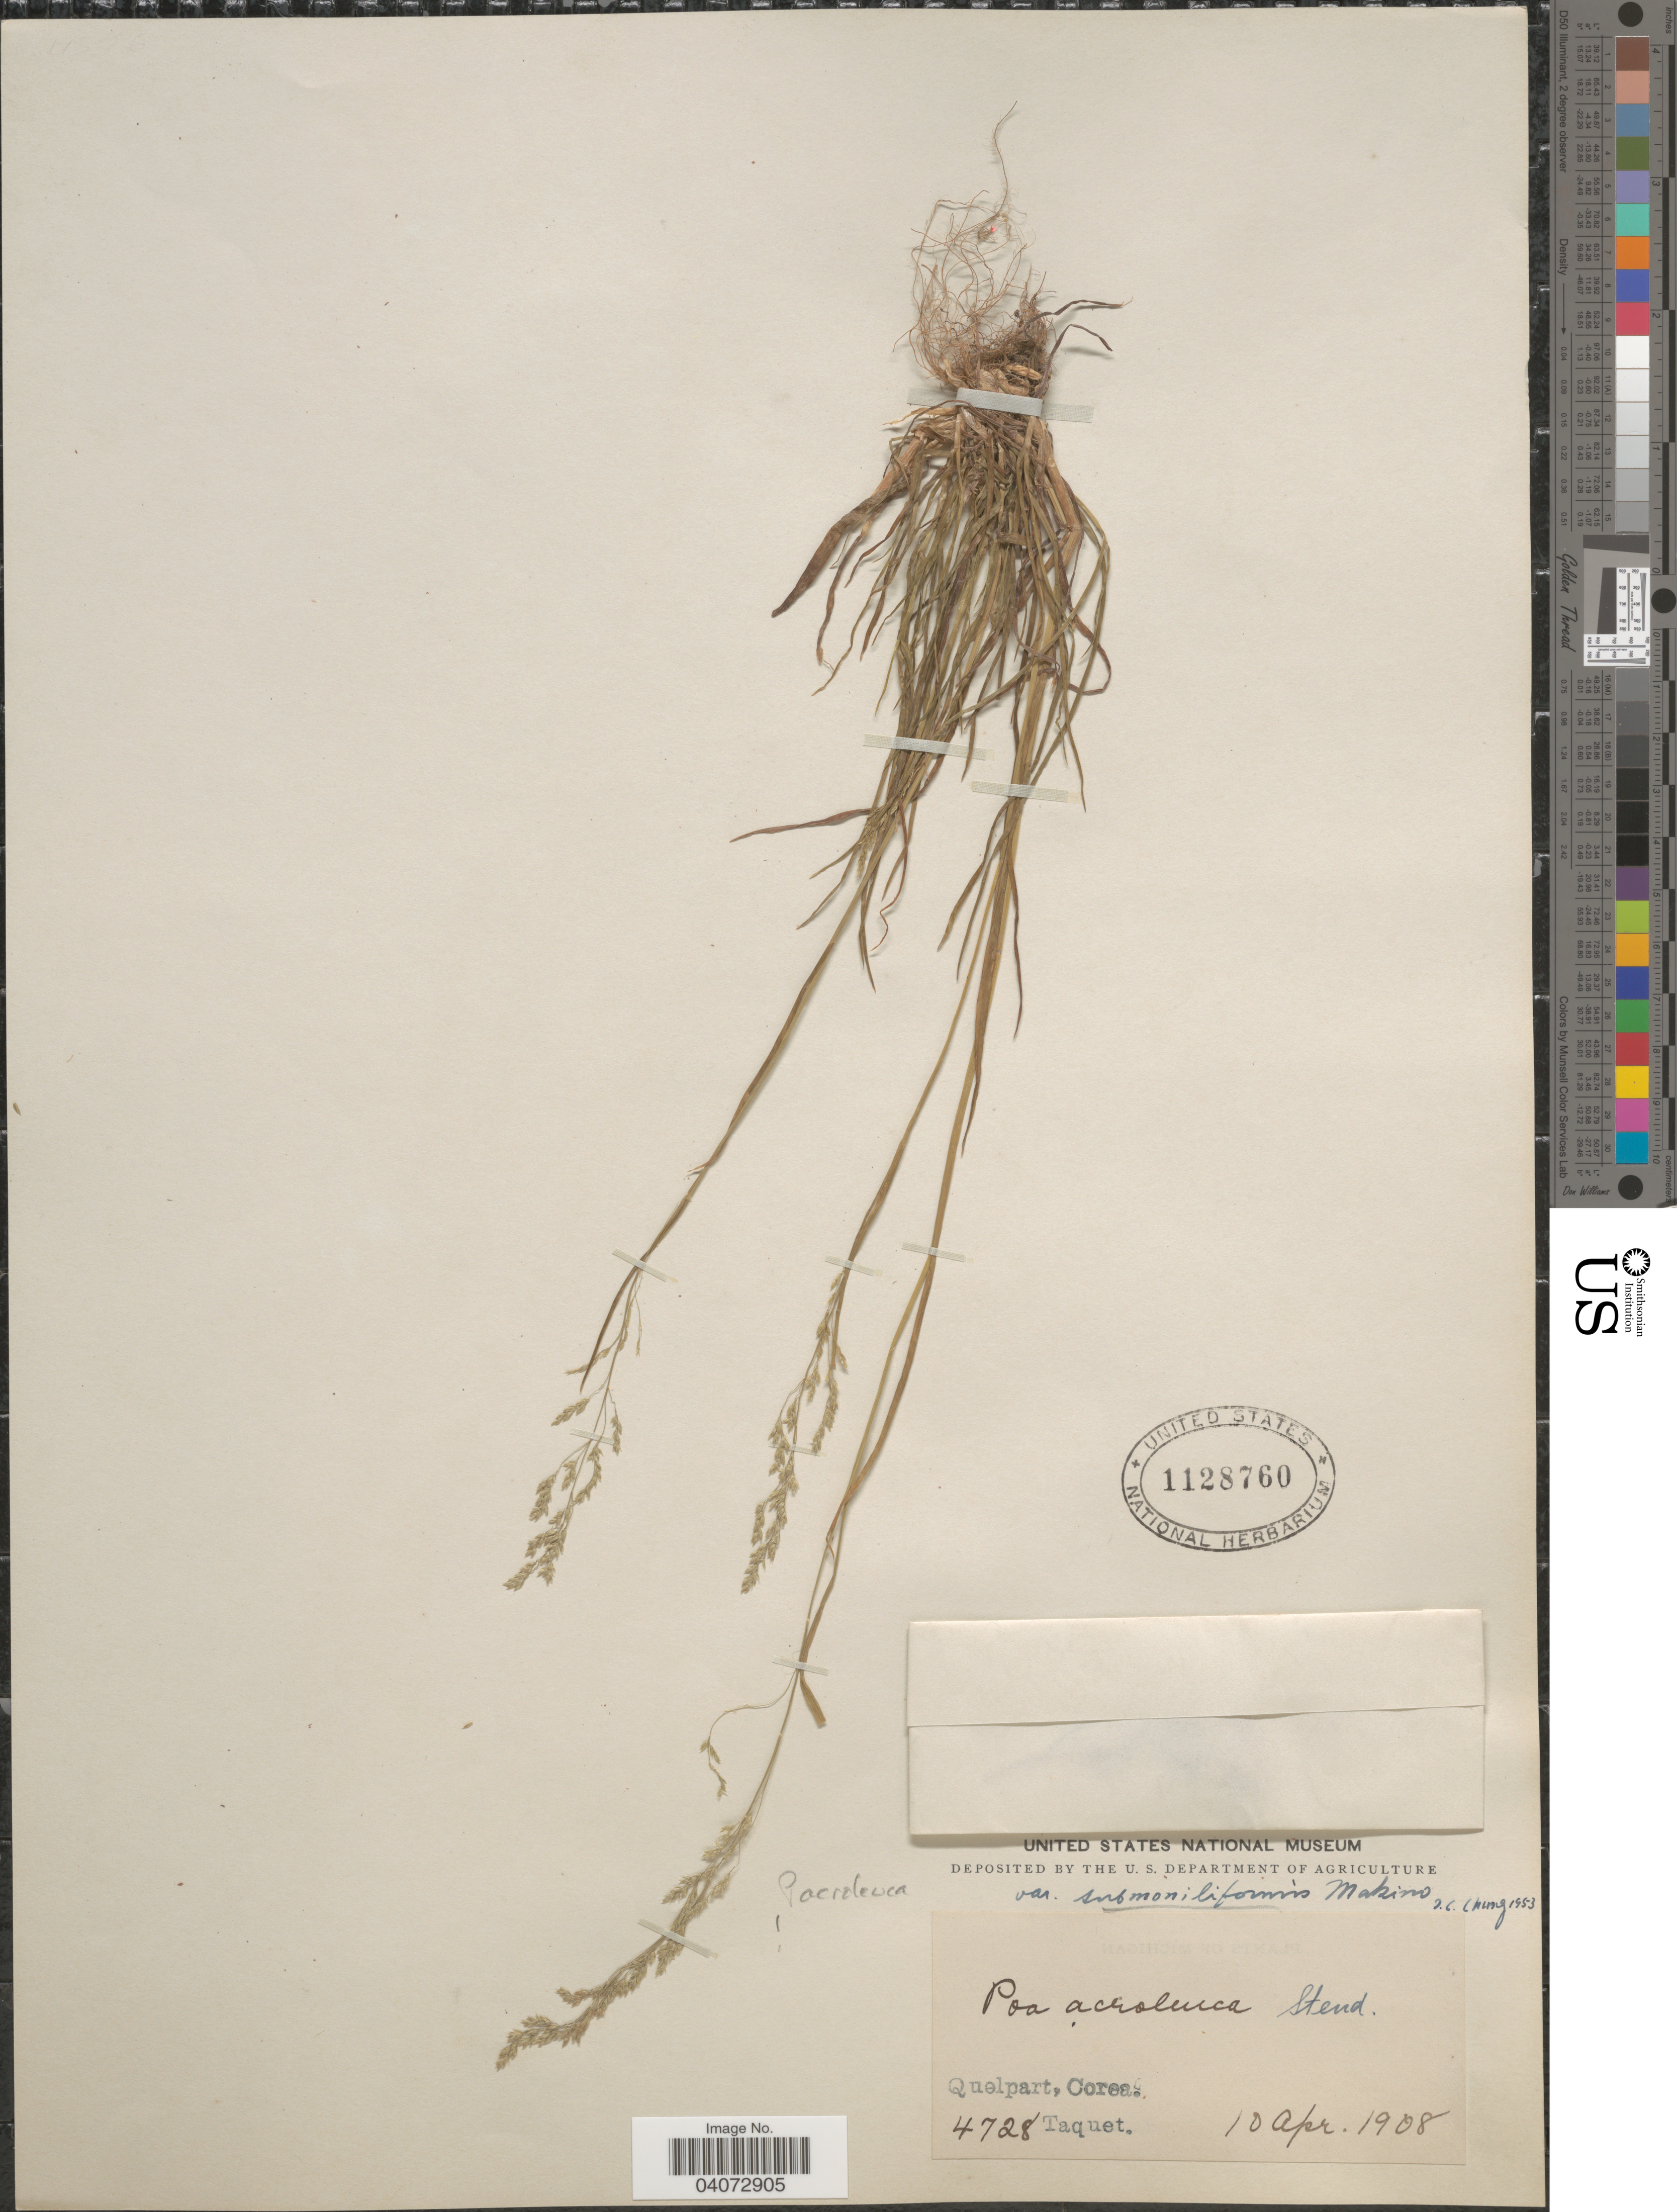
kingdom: Plantae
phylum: Tracheophyta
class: Liliopsida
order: Poales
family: Poaceae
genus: Poa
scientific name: Poa acroleuca var. submoniliformis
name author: Makino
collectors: Taquet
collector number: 4728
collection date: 1908-04-10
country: South Korea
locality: Quelpart, Corea.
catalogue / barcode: US 1128760